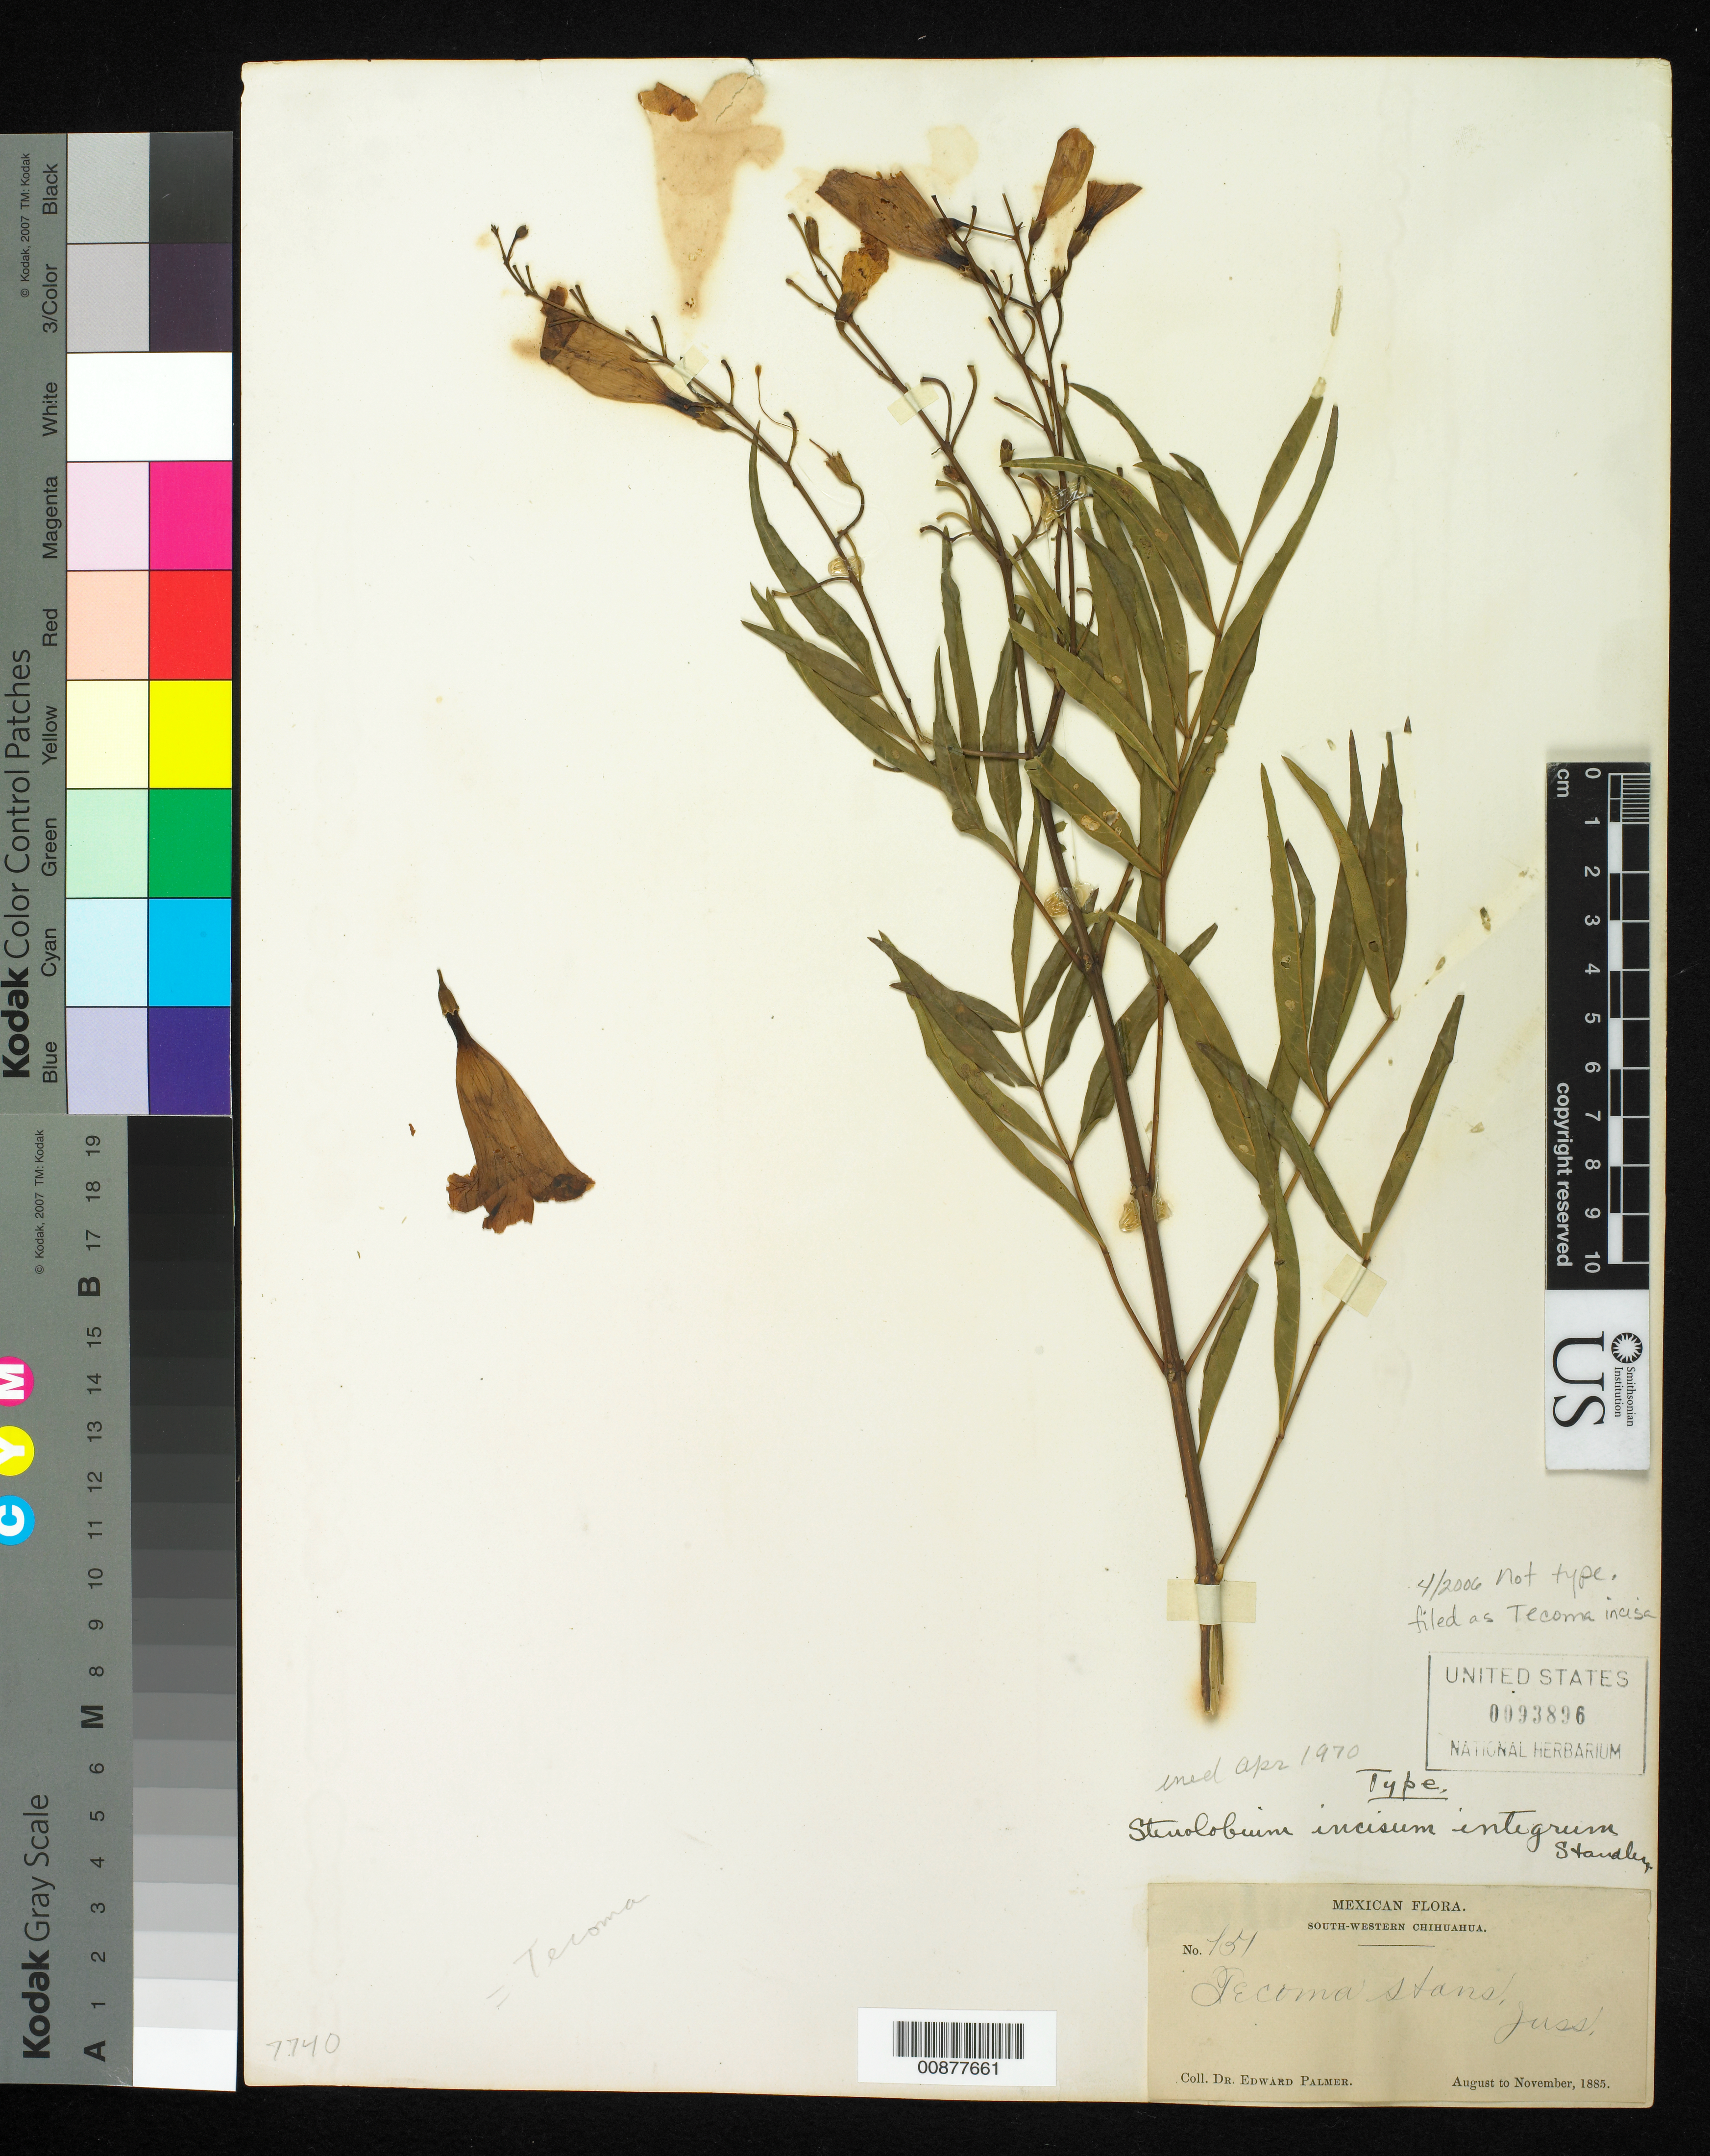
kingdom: Plantae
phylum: Tracheophyta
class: Magnoliopsida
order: Lamiales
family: Bignoniaceae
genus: Tecoma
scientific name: Tecoma stans var. angustata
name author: Rehder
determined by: Strong, M. T., (US), Smithsonian Institution - National Museum of Natural History (UNITED STATES)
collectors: E. Palmer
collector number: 151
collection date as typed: Aug 1885 to -- Nov 1885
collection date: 1885-08/1885-11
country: Mexico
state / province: Chihuahua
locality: South-Western Chihuahua.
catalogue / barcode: US 93896